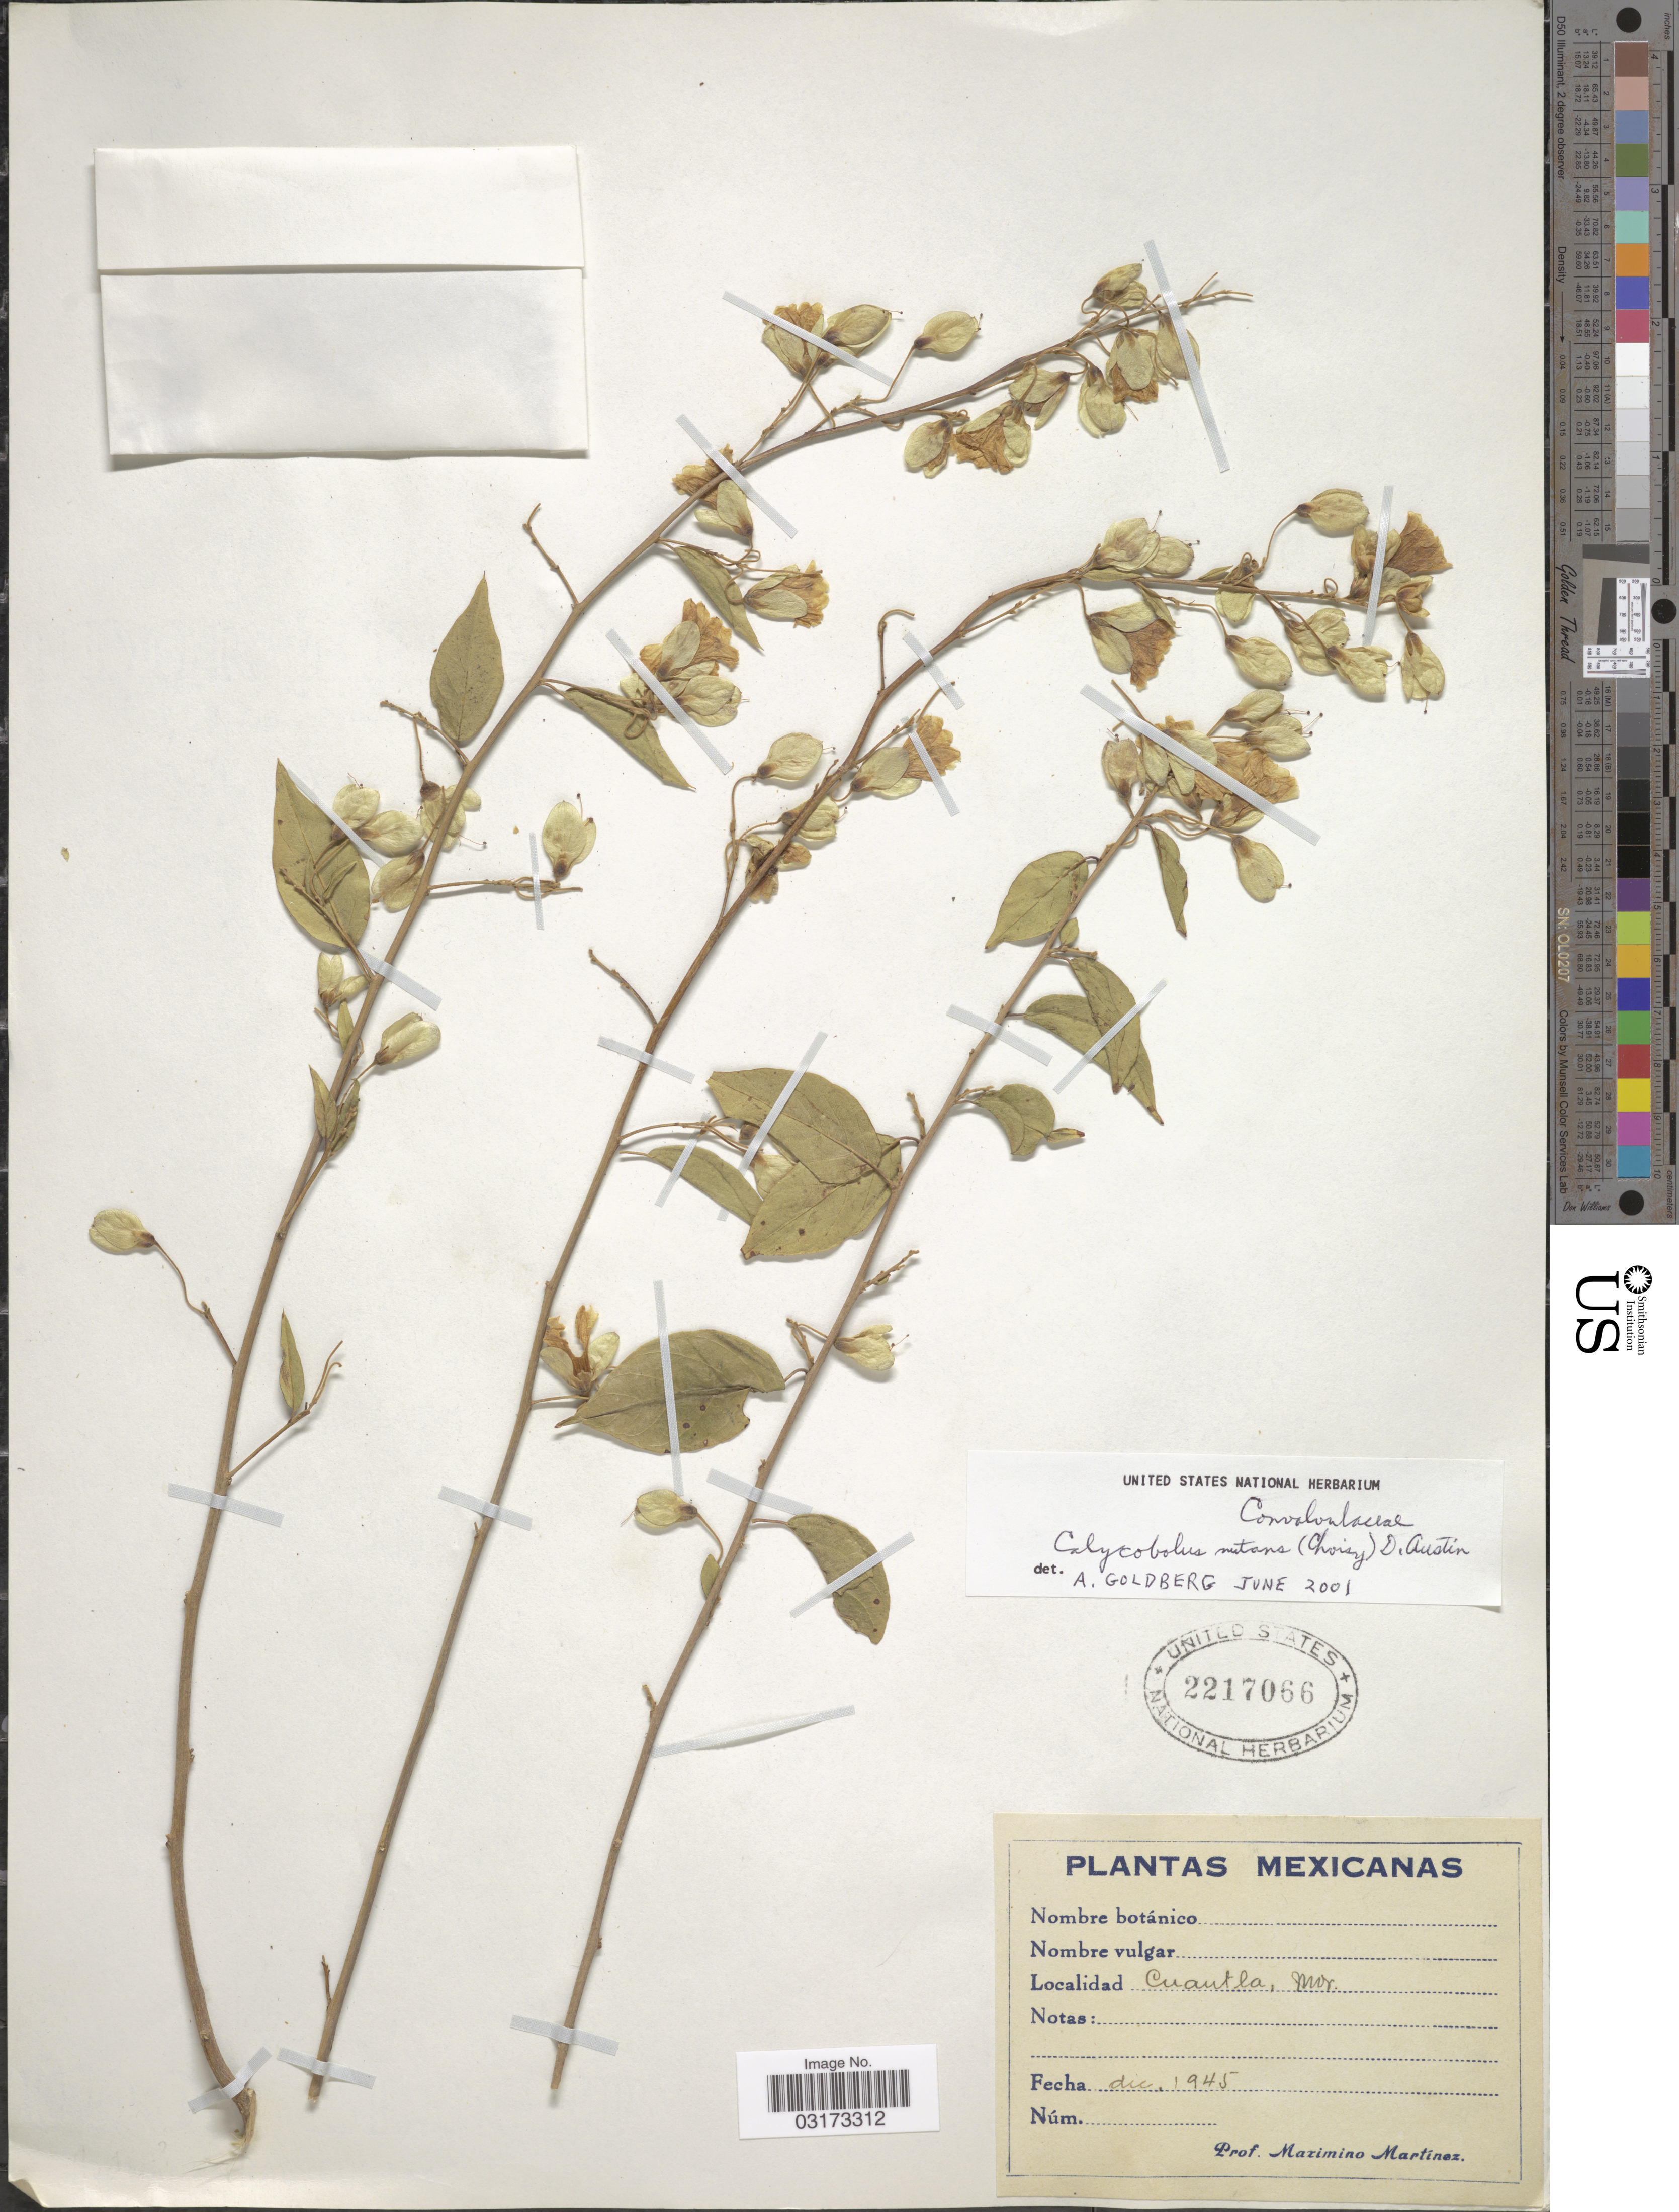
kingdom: Plantae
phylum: Tracheophyta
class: Magnoliopsida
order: Solanales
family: Convolvulaceae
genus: Calycobolus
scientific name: Calycobolus nutans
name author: (Moc. & Sessé ex Choisy) D.F. Austin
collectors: M. Martínez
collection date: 1945-12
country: Mexico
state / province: Morelos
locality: Cuantla.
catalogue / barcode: US 2217066